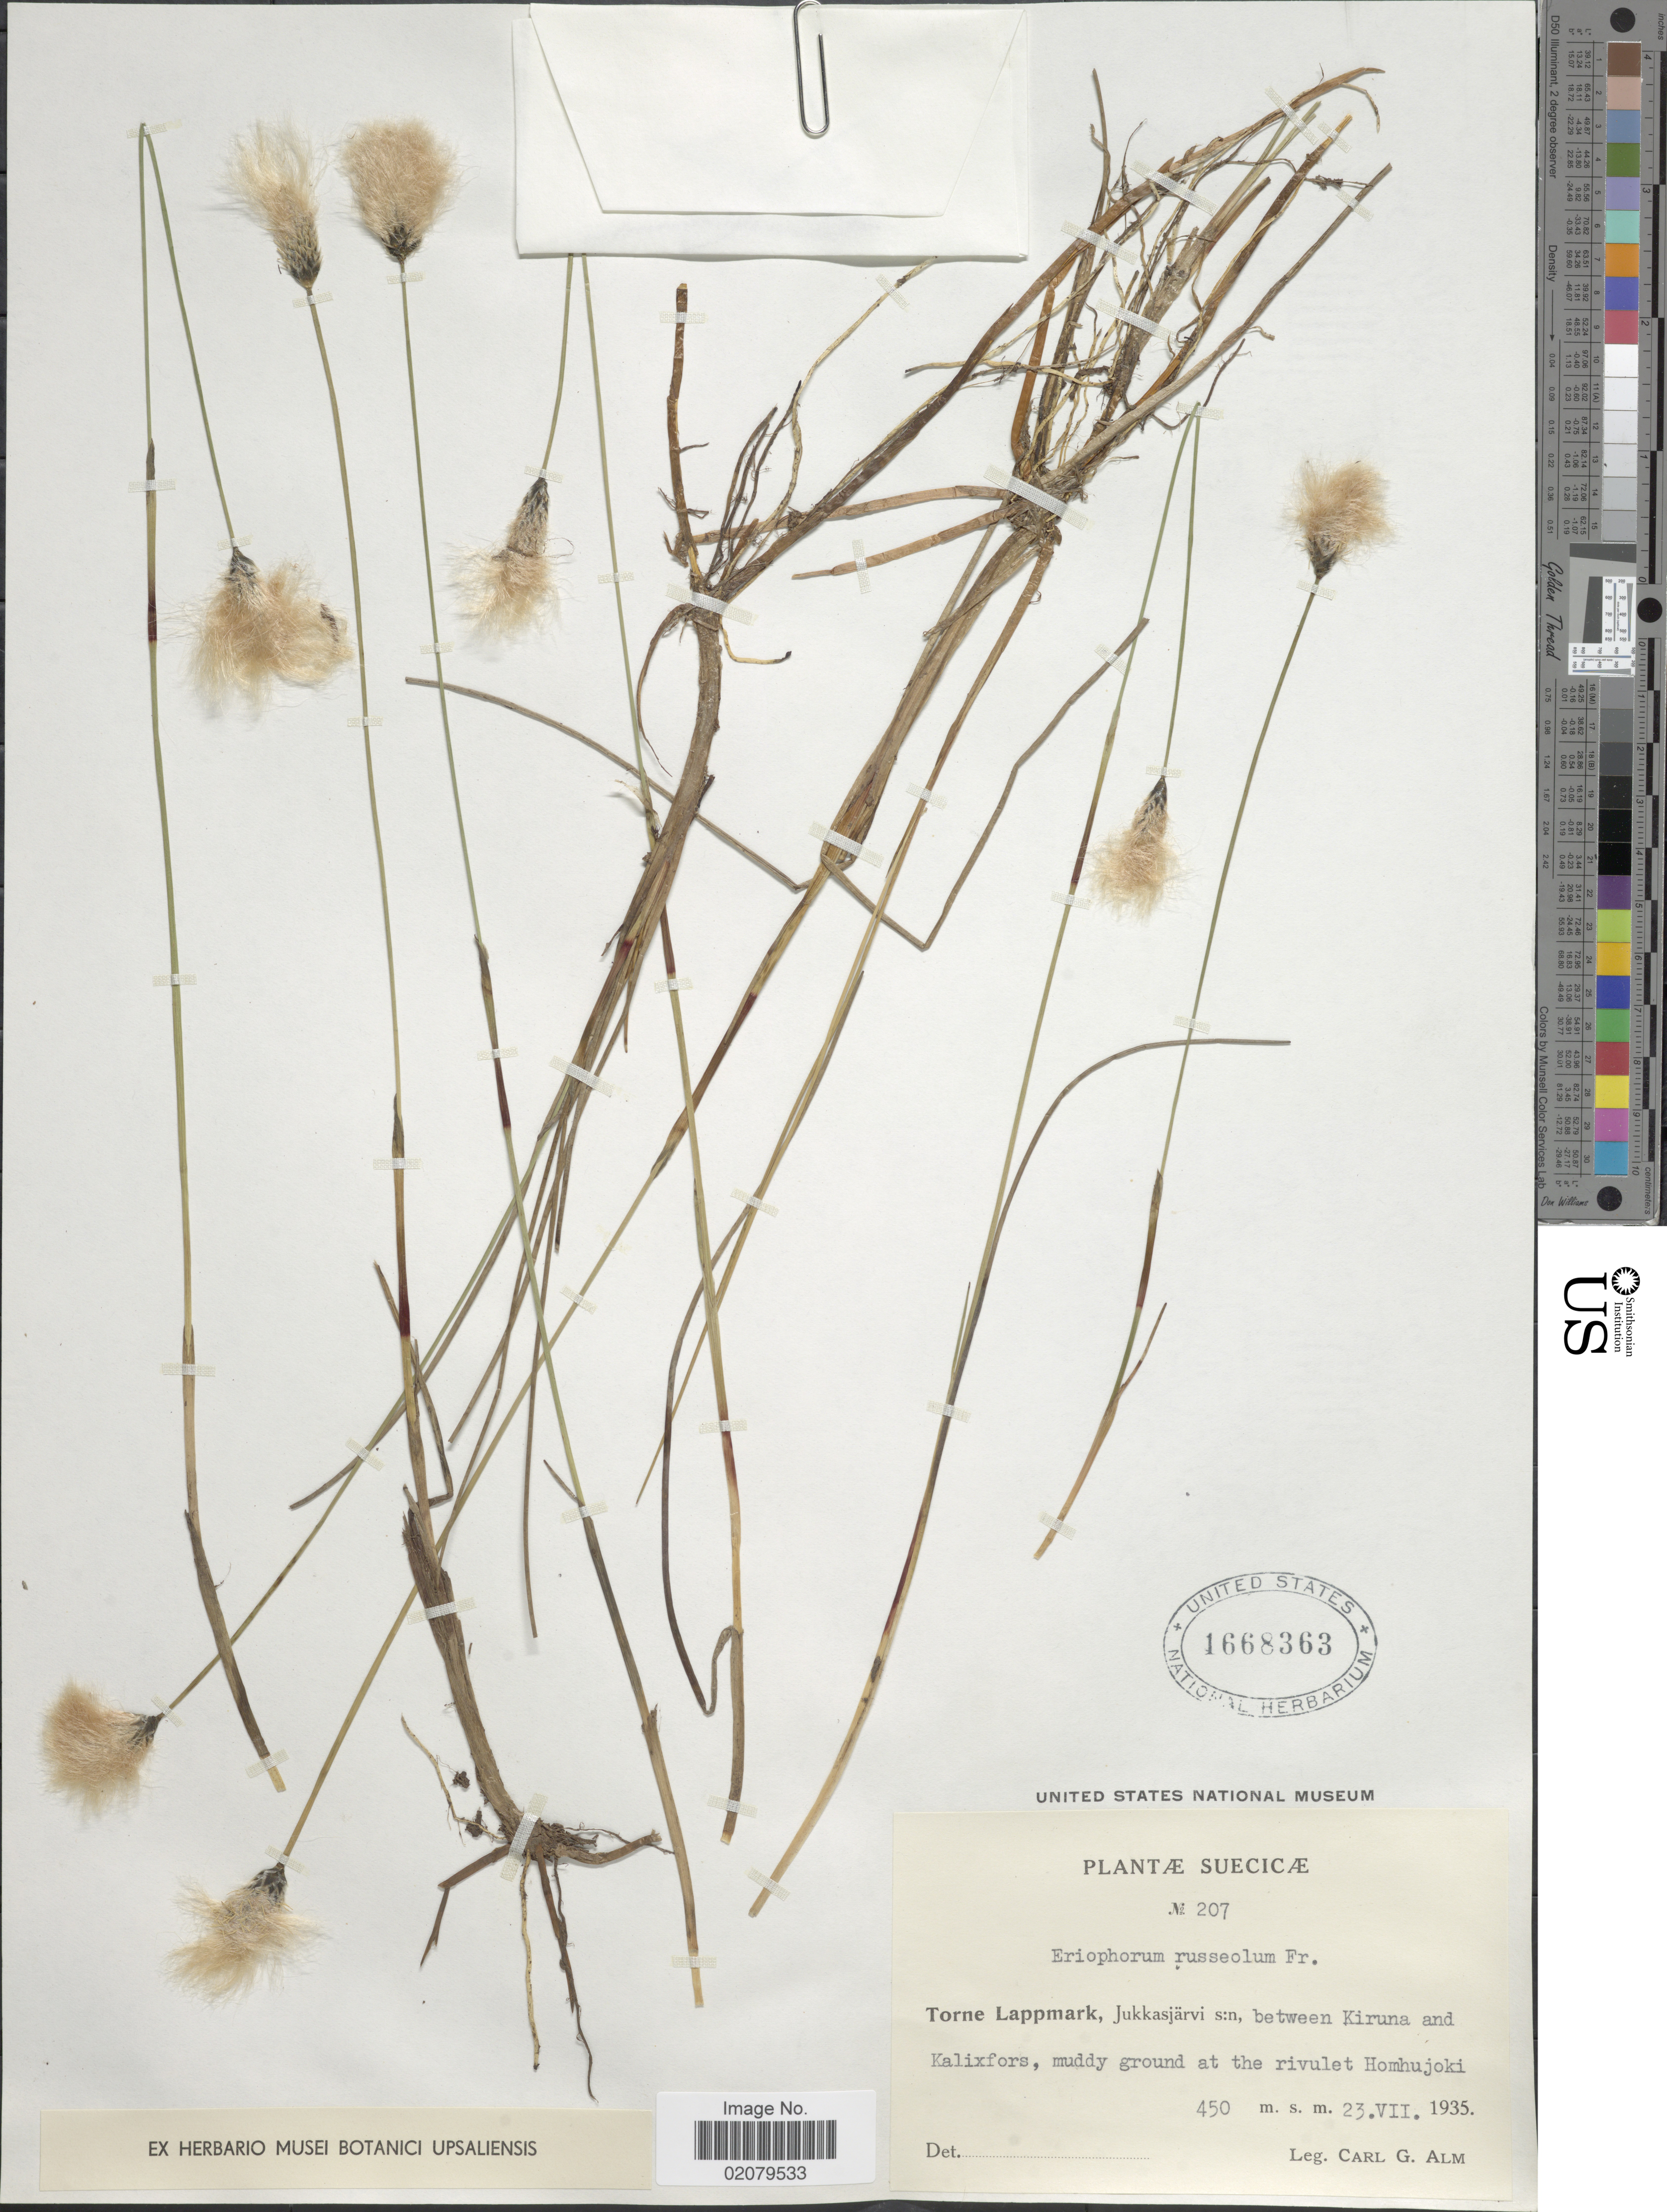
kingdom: Plantae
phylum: Tracheophyta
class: Liliopsida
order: Poales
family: Cyperaceae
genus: Eriophorum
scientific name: Eriophorum chamissonis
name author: C.A. Mey.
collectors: C. G. Alm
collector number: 207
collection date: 1935-07-23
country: Sweden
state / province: Norrbotten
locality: Suecicae, Torne Lappmark, Jukkasjarvi s:n, between Kiruna and Kalixfors, muddy ground at the rivulet homhujoki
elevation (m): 450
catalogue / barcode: US 1668363